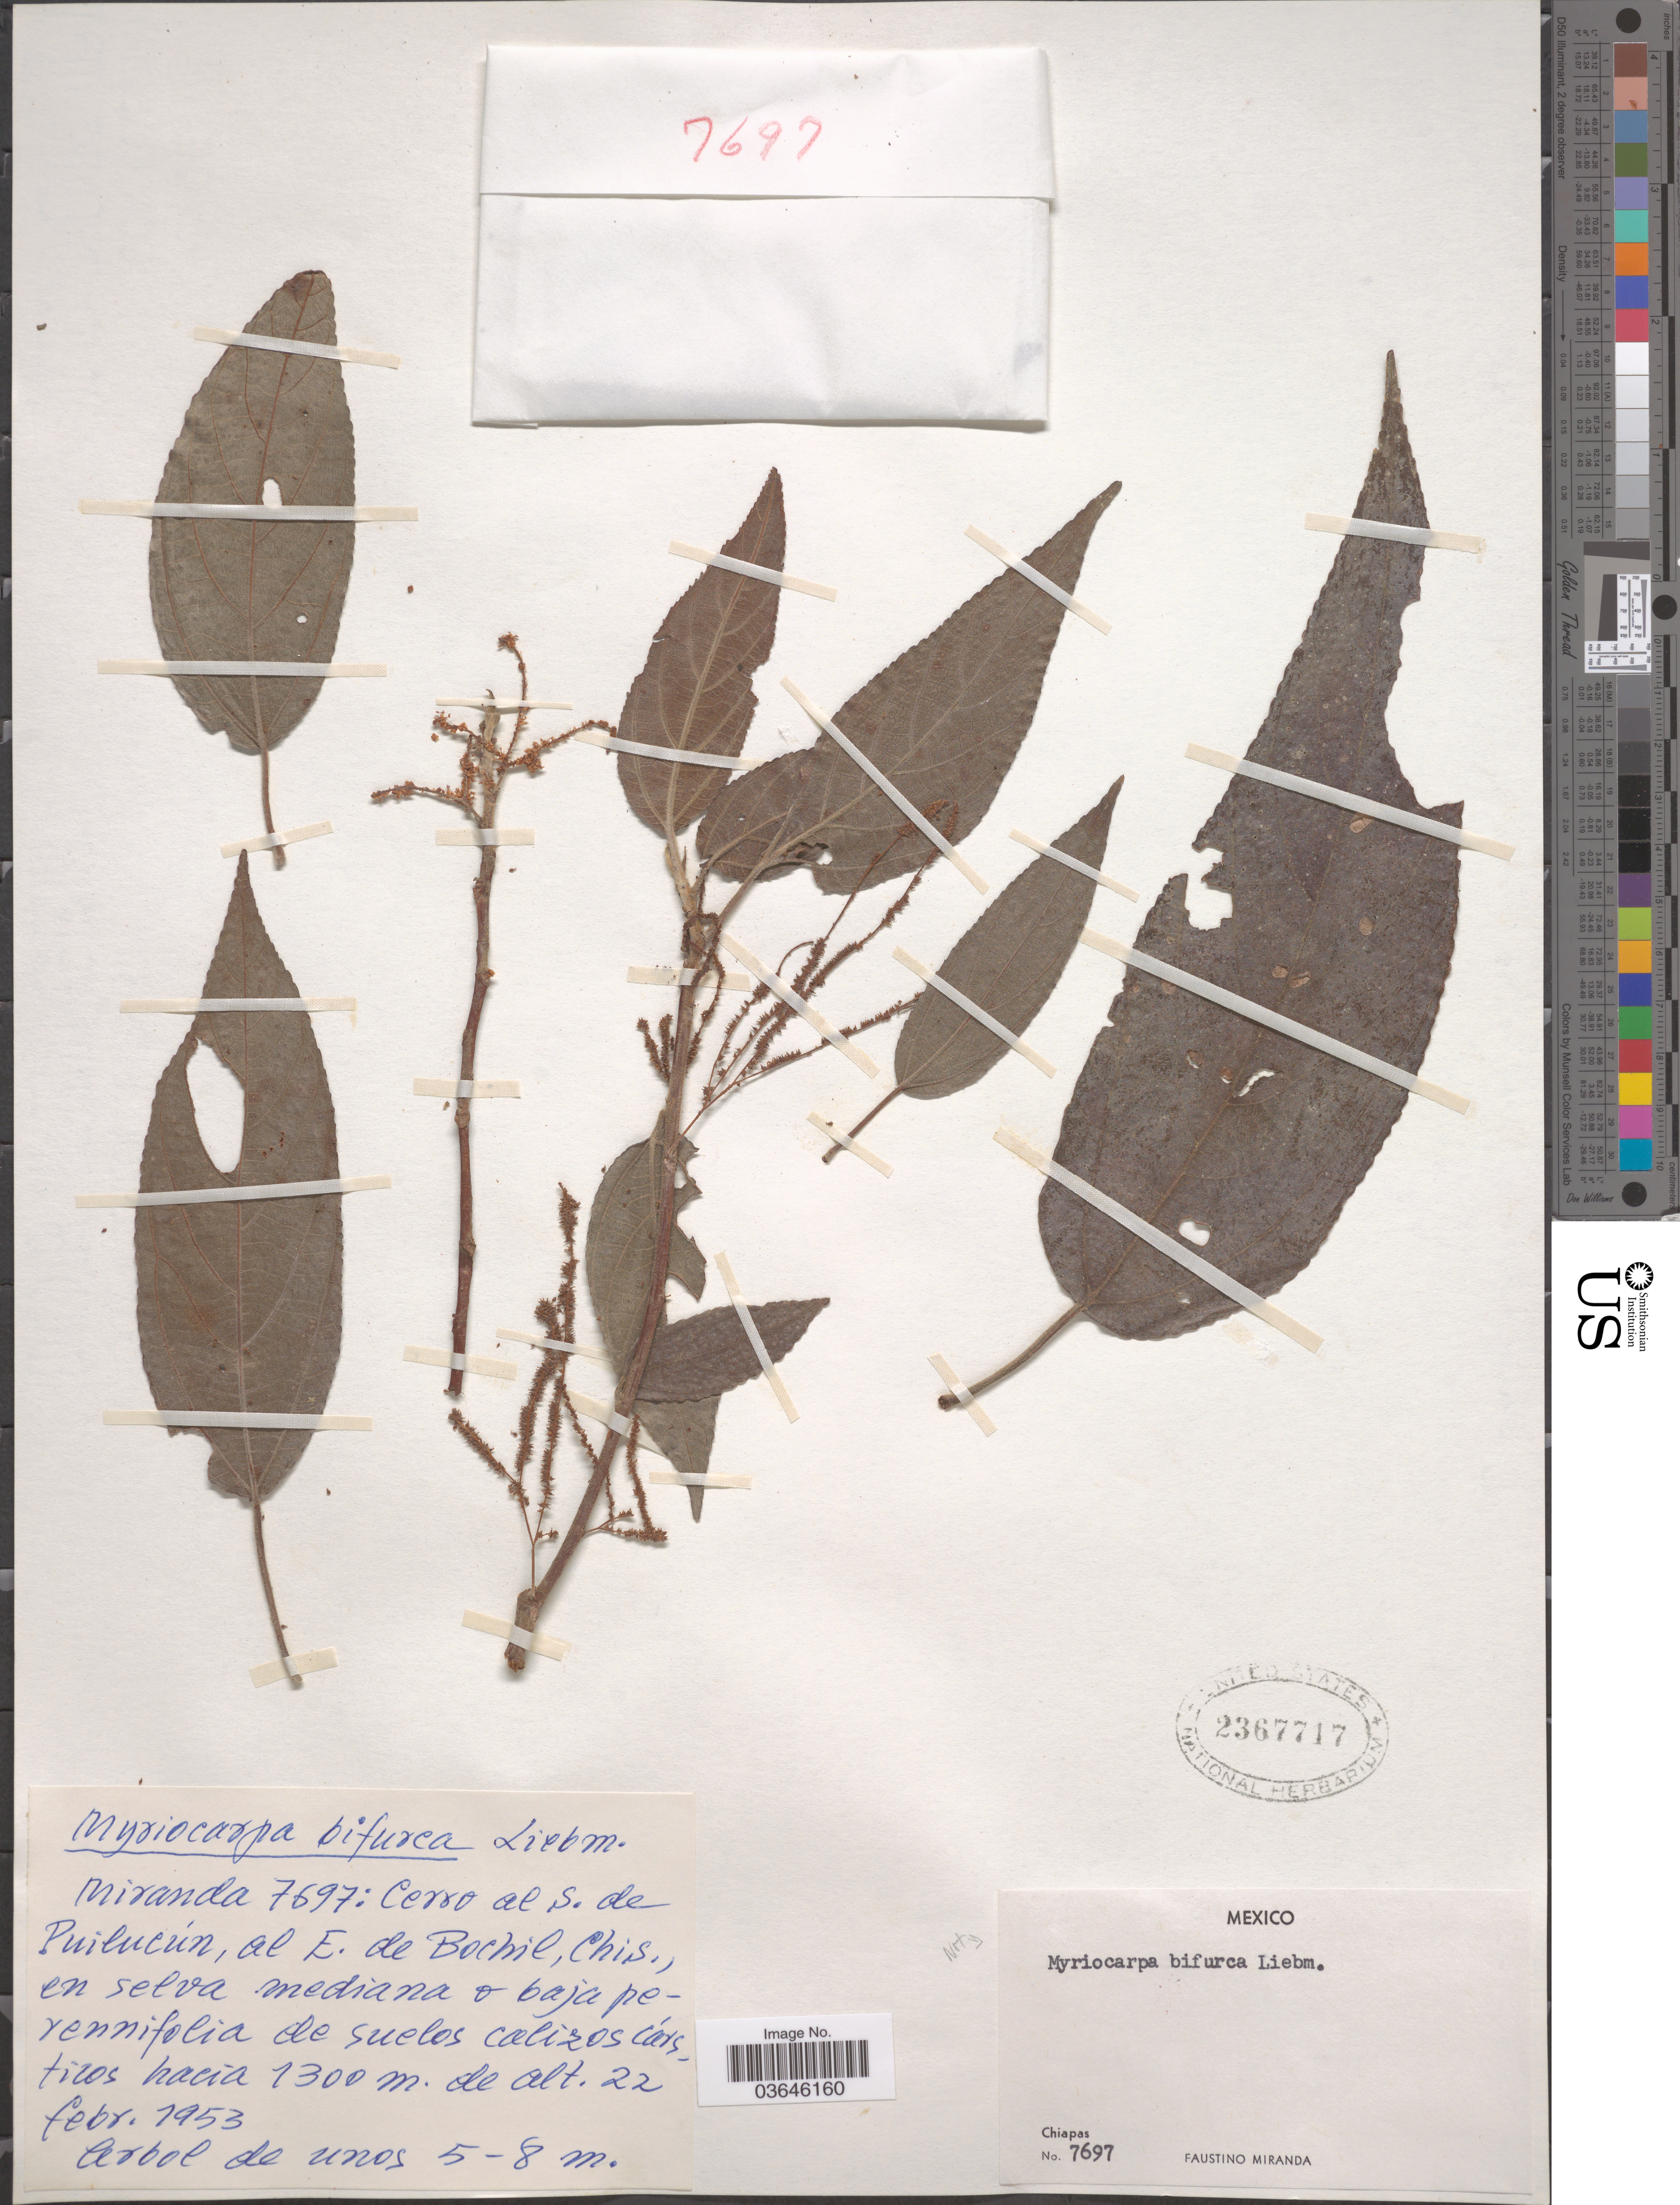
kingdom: Plantae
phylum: Tracheophyta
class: Magnoliopsida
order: Rosales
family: Urticaceae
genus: Myriocarpa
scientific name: Myriocarpa sp.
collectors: F. Miranda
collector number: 7697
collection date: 1953-02-22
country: Mexico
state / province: Chiapas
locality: Cerro al S. de Puilucún, al E. de Bochil.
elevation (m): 1300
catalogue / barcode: US 2367717